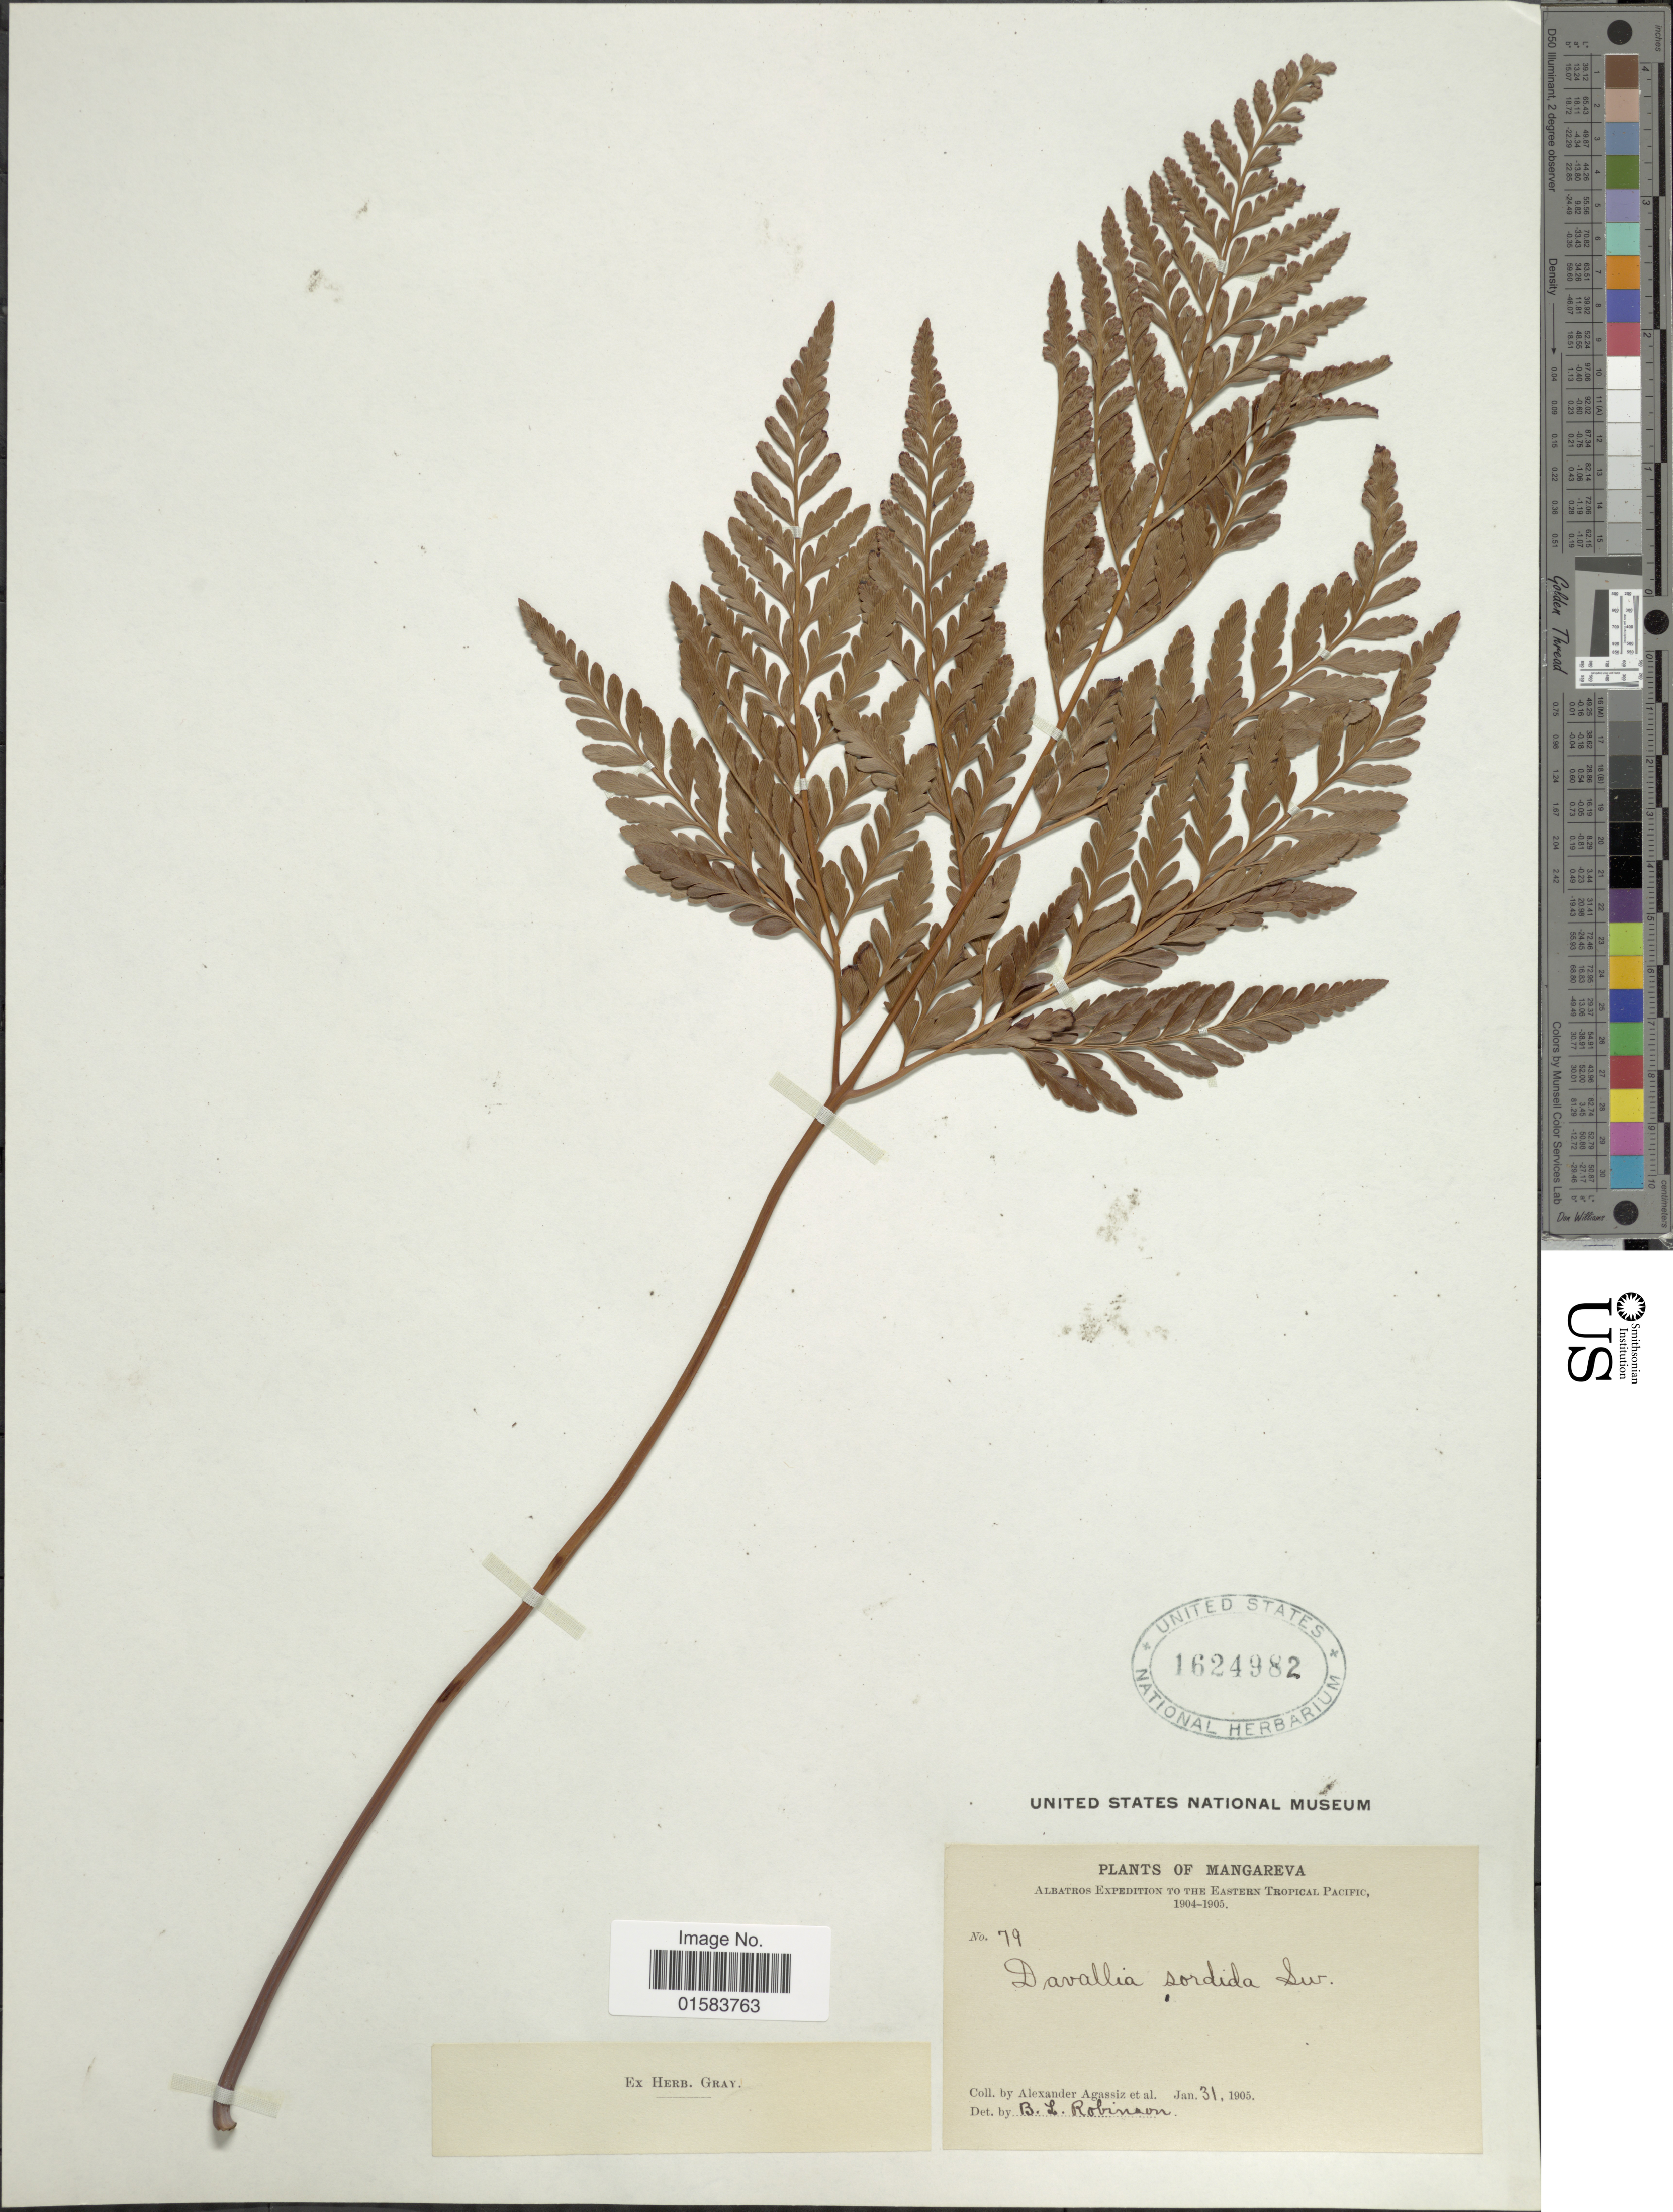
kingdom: Plantae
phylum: Tracheophyta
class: Polypodiopsida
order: Polypodiales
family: Davalliaceae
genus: Davallia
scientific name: Davallia solida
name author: (G. Forst.) Sw.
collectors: A. E. Agassiz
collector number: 79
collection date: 1905-01-31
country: French Polynesia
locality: Mangareva, Expedition to the East Tropical Pacific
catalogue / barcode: US 1624982